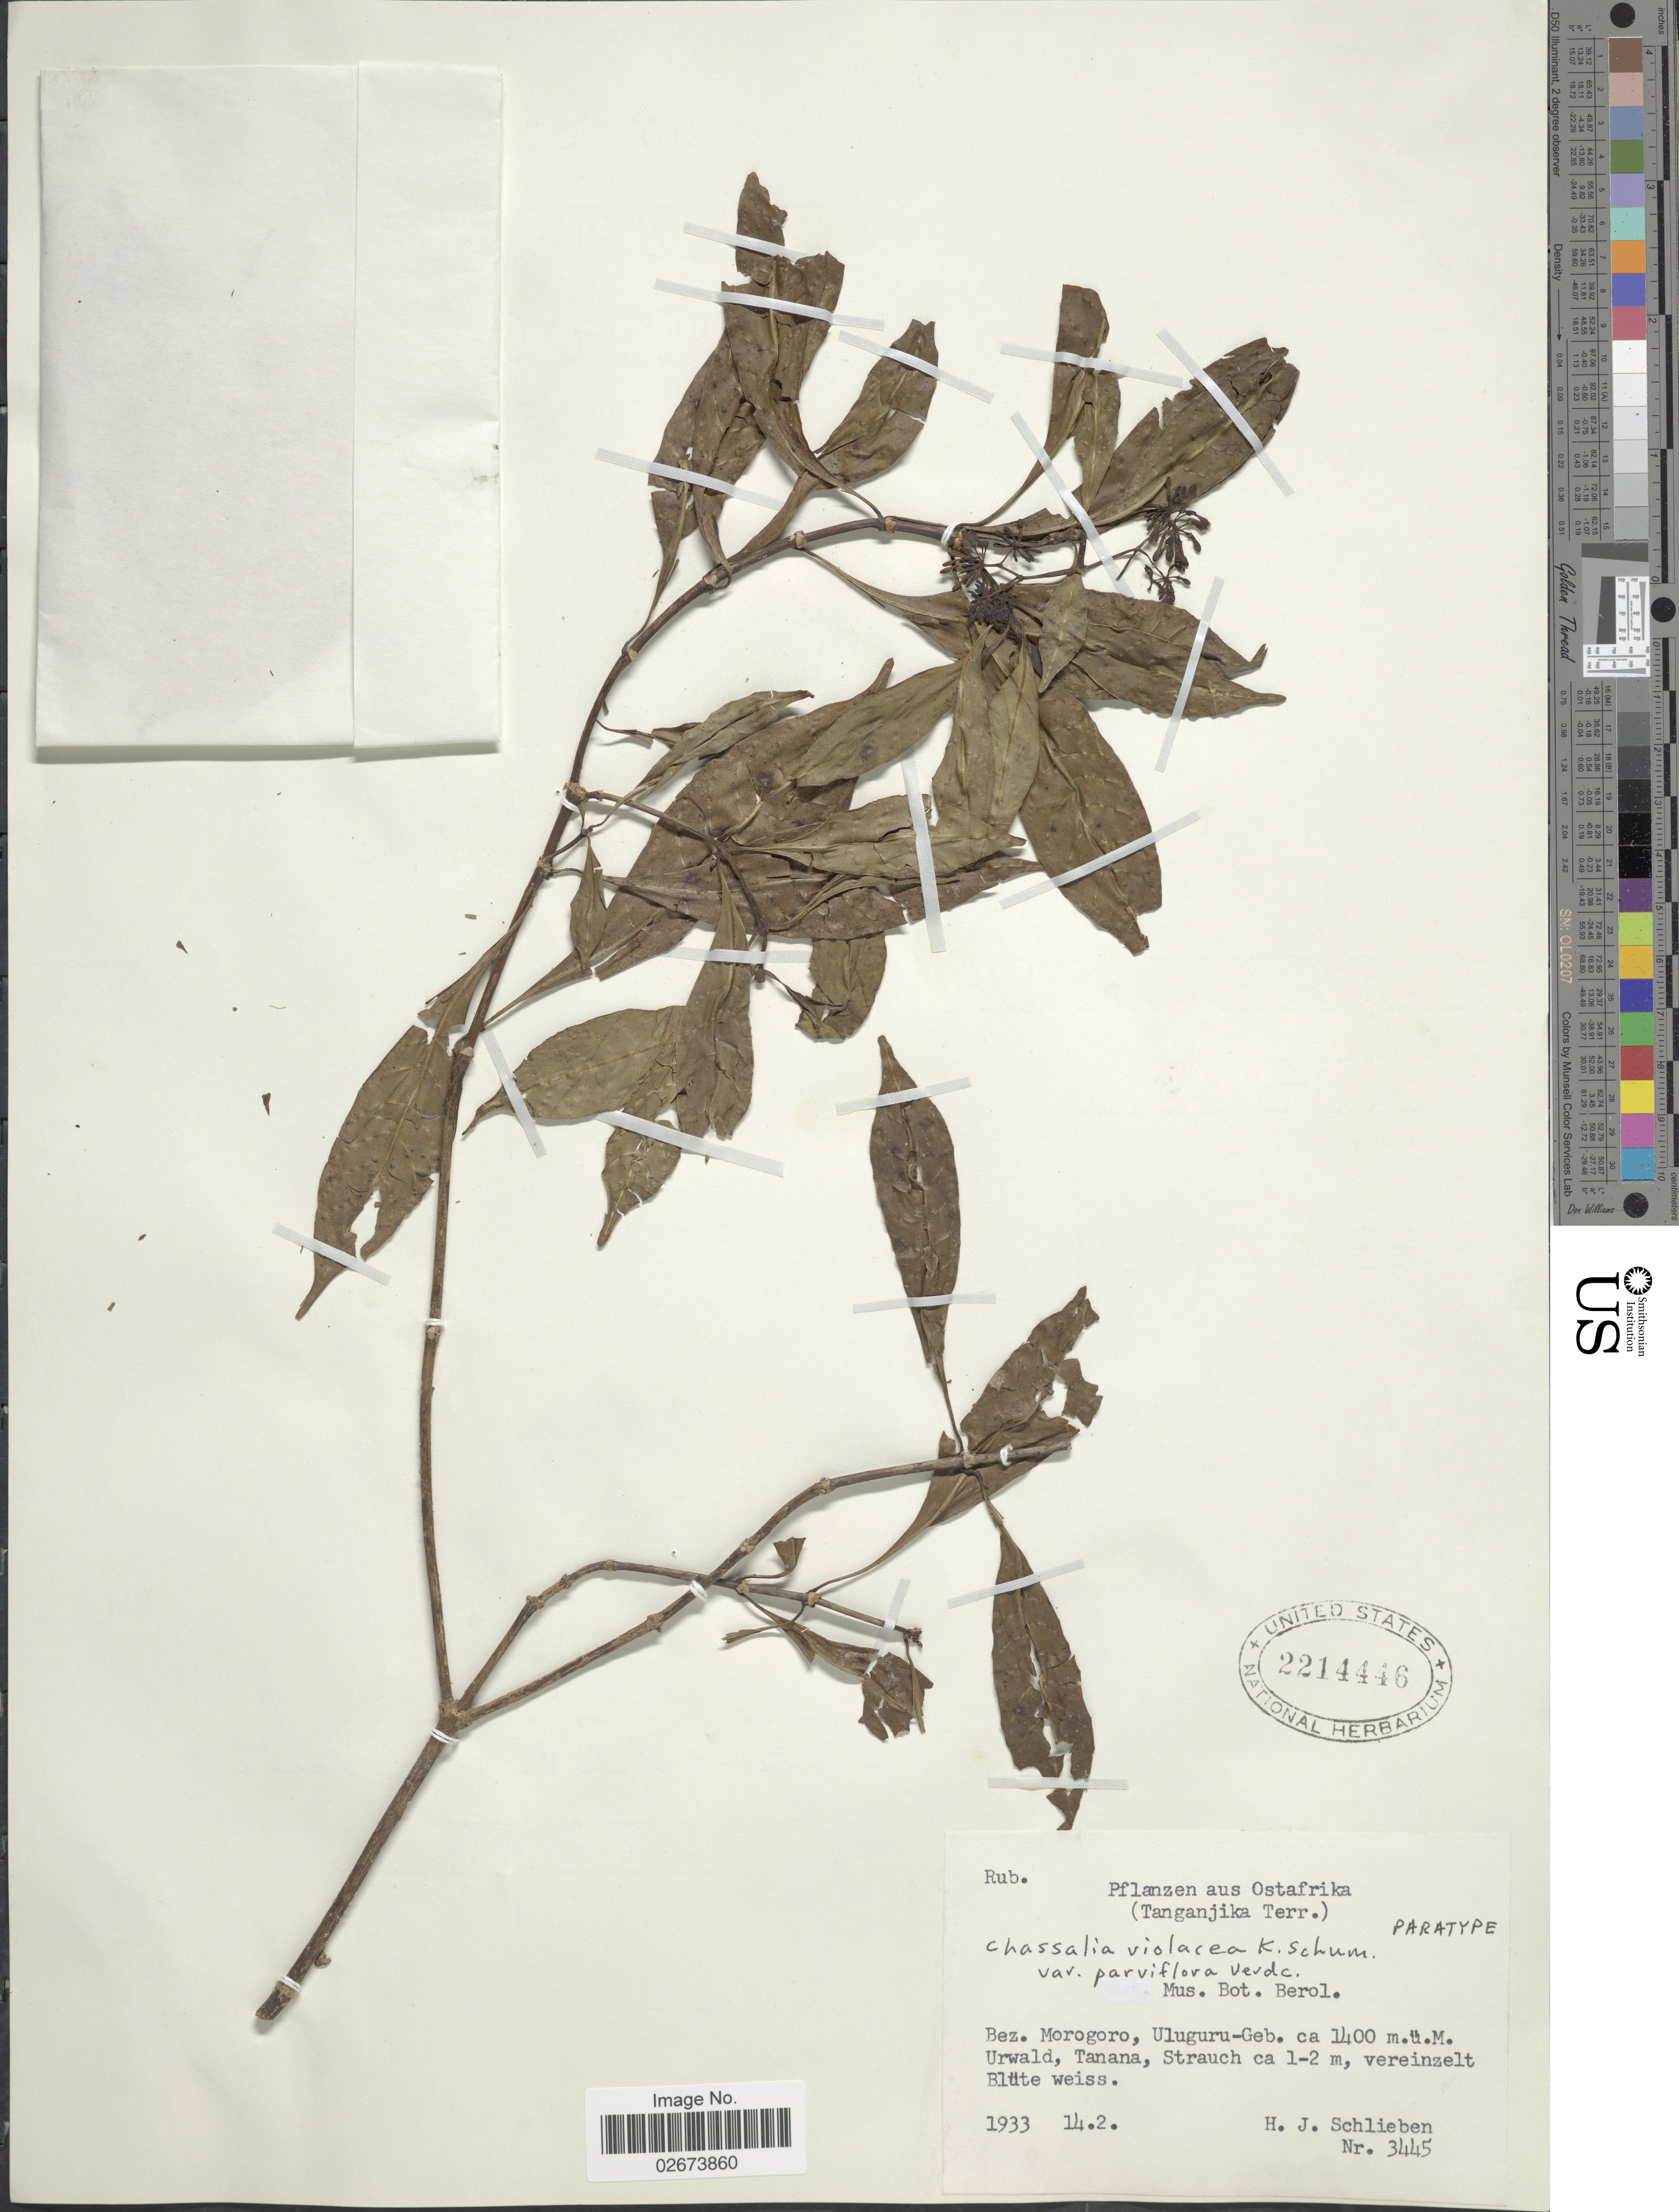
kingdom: Plantae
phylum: Tracheophyta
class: Magnoliopsida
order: Gentianales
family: Rubiaceae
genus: Chassalia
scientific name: Chassalia violacea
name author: K. Schum.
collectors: H. J. Schlieben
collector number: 3445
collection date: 1933-02-14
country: Tanzania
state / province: Morogoro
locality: Ostafrika (Tanganjika Terr.), Bez. Morogoro, Uluguru-Geb.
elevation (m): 1400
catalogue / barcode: US 2214446